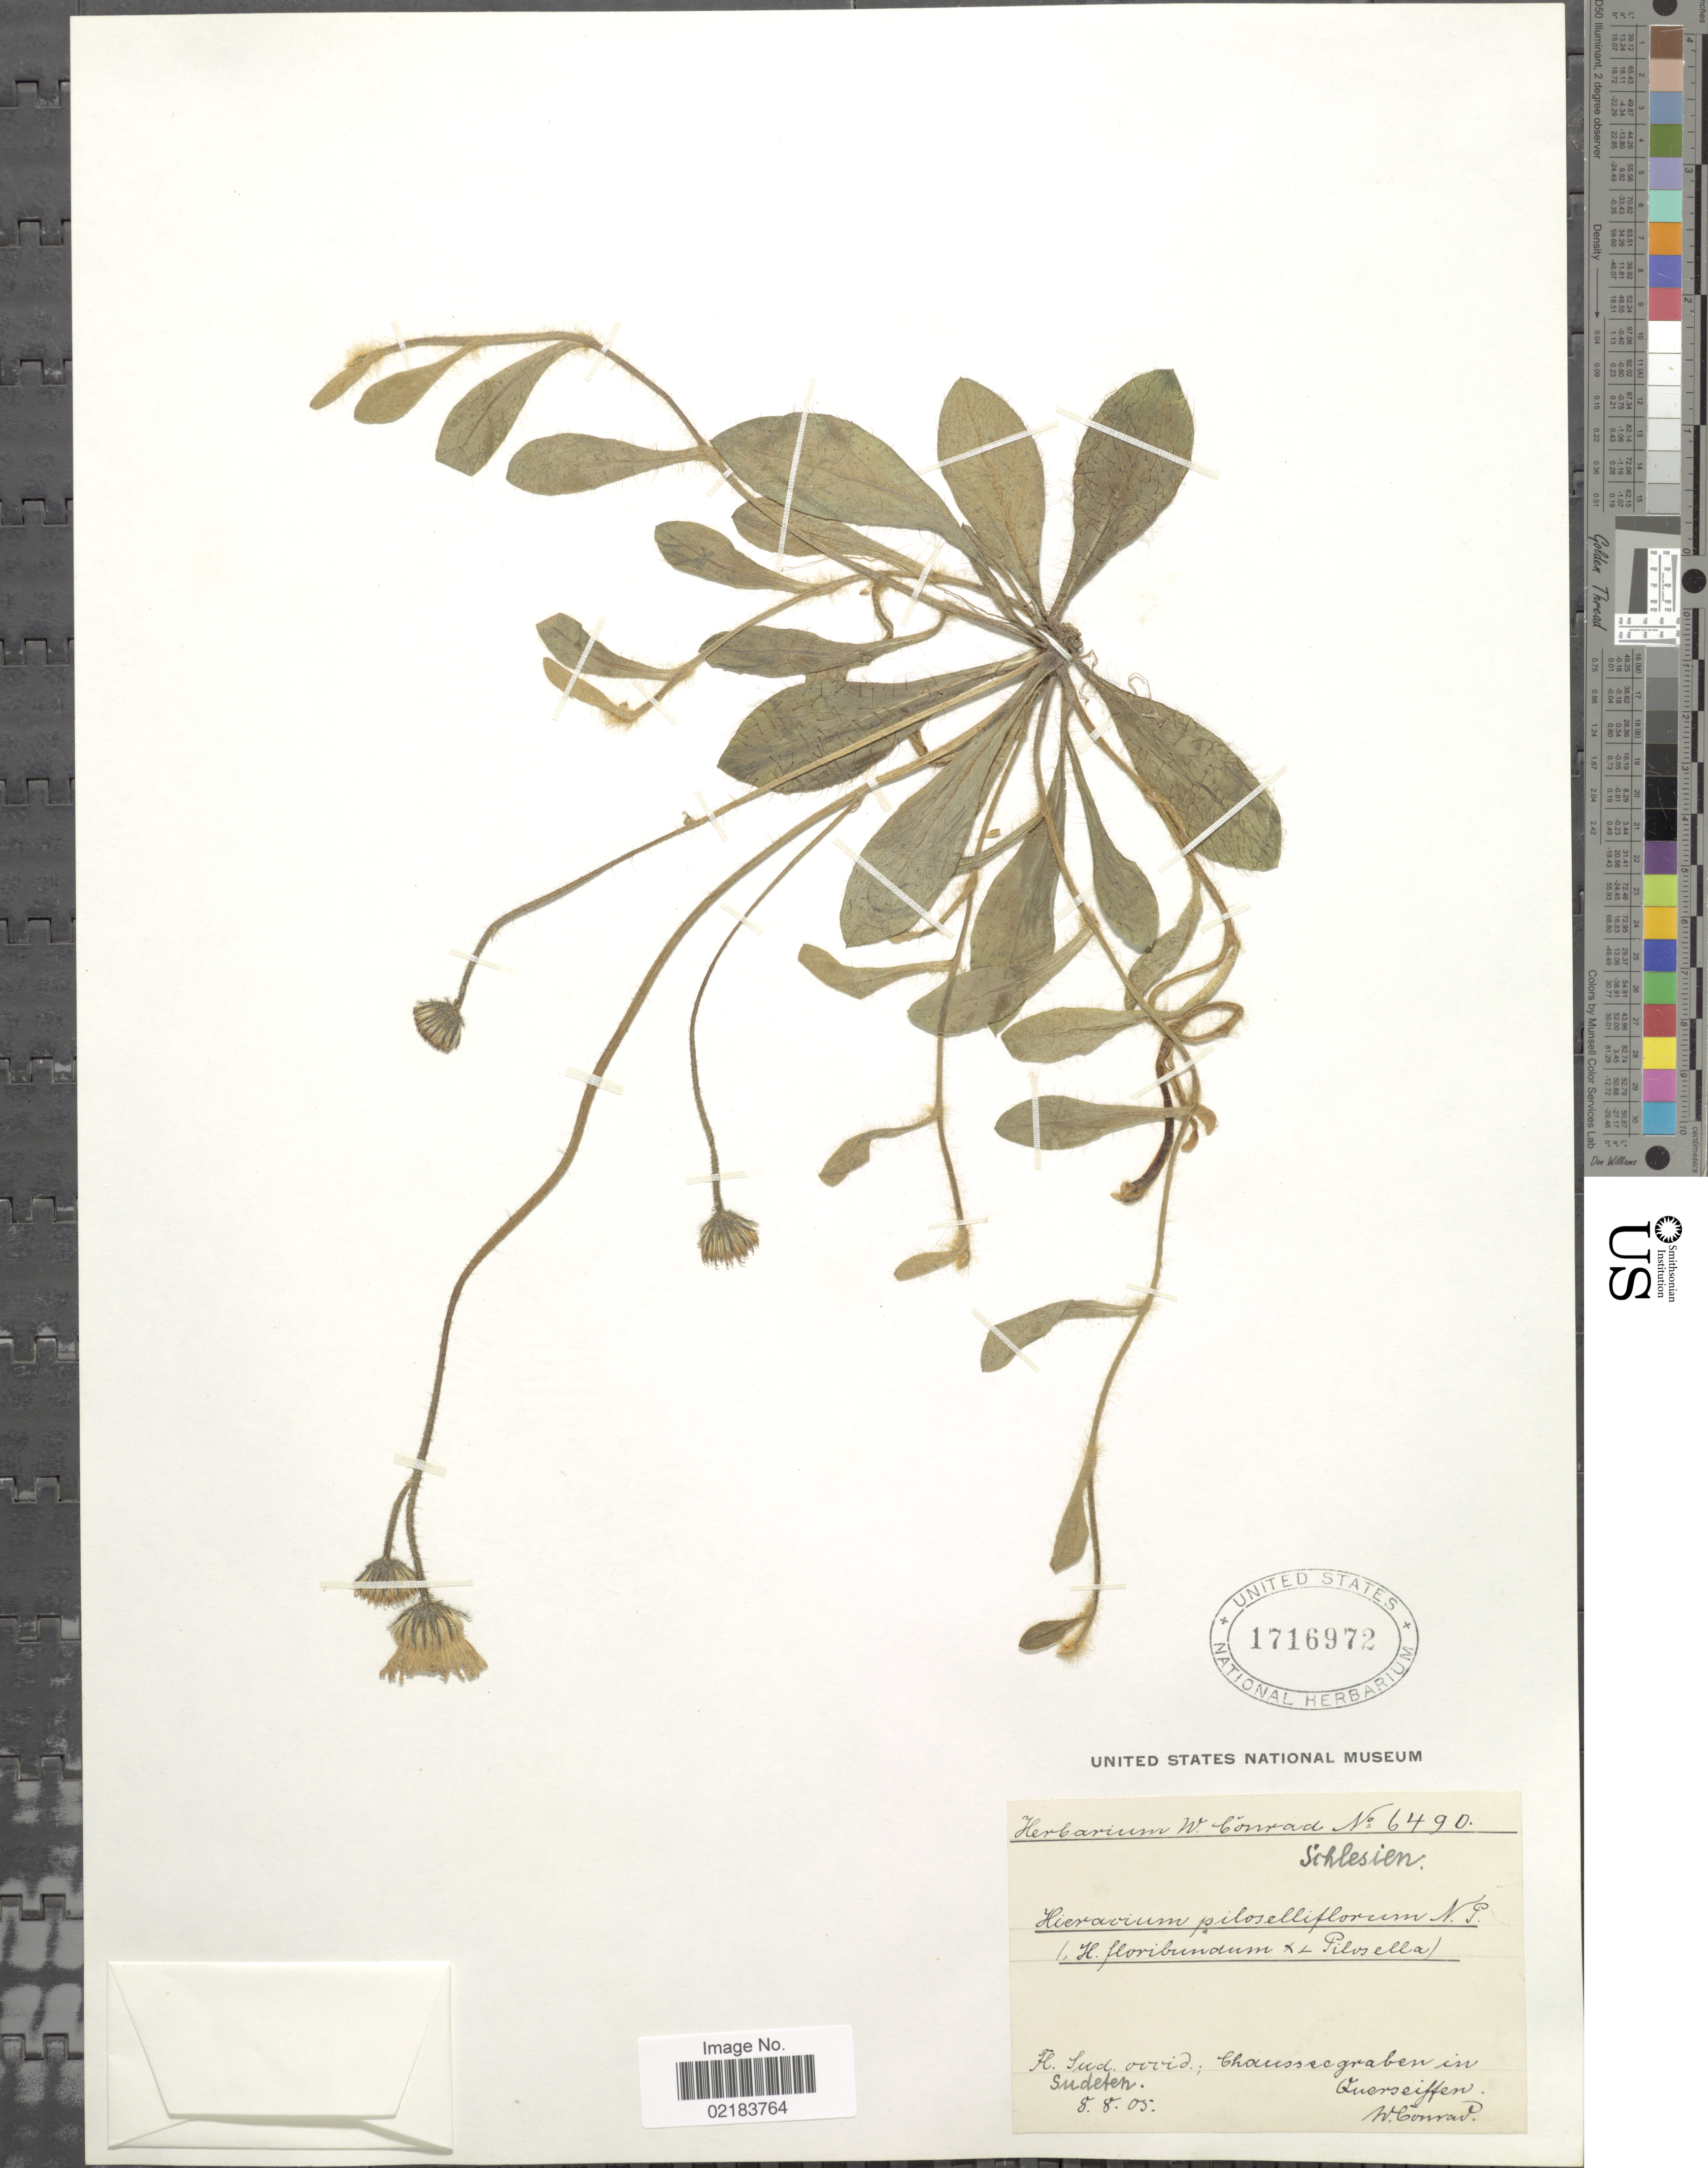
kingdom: Plantae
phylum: Tracheophyta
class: Magnoliopsida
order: Asterales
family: Asteraceae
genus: Hieracium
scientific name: Hieracium piloselliflorum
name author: Näg. & Peter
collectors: W. Conrad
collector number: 6490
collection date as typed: Transcribed d/m/y: 8/8/05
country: Czechia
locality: Sud. occid.; Chaussecgraben in Sudeten. Querseiffen. [interpreted]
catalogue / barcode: US 1716972